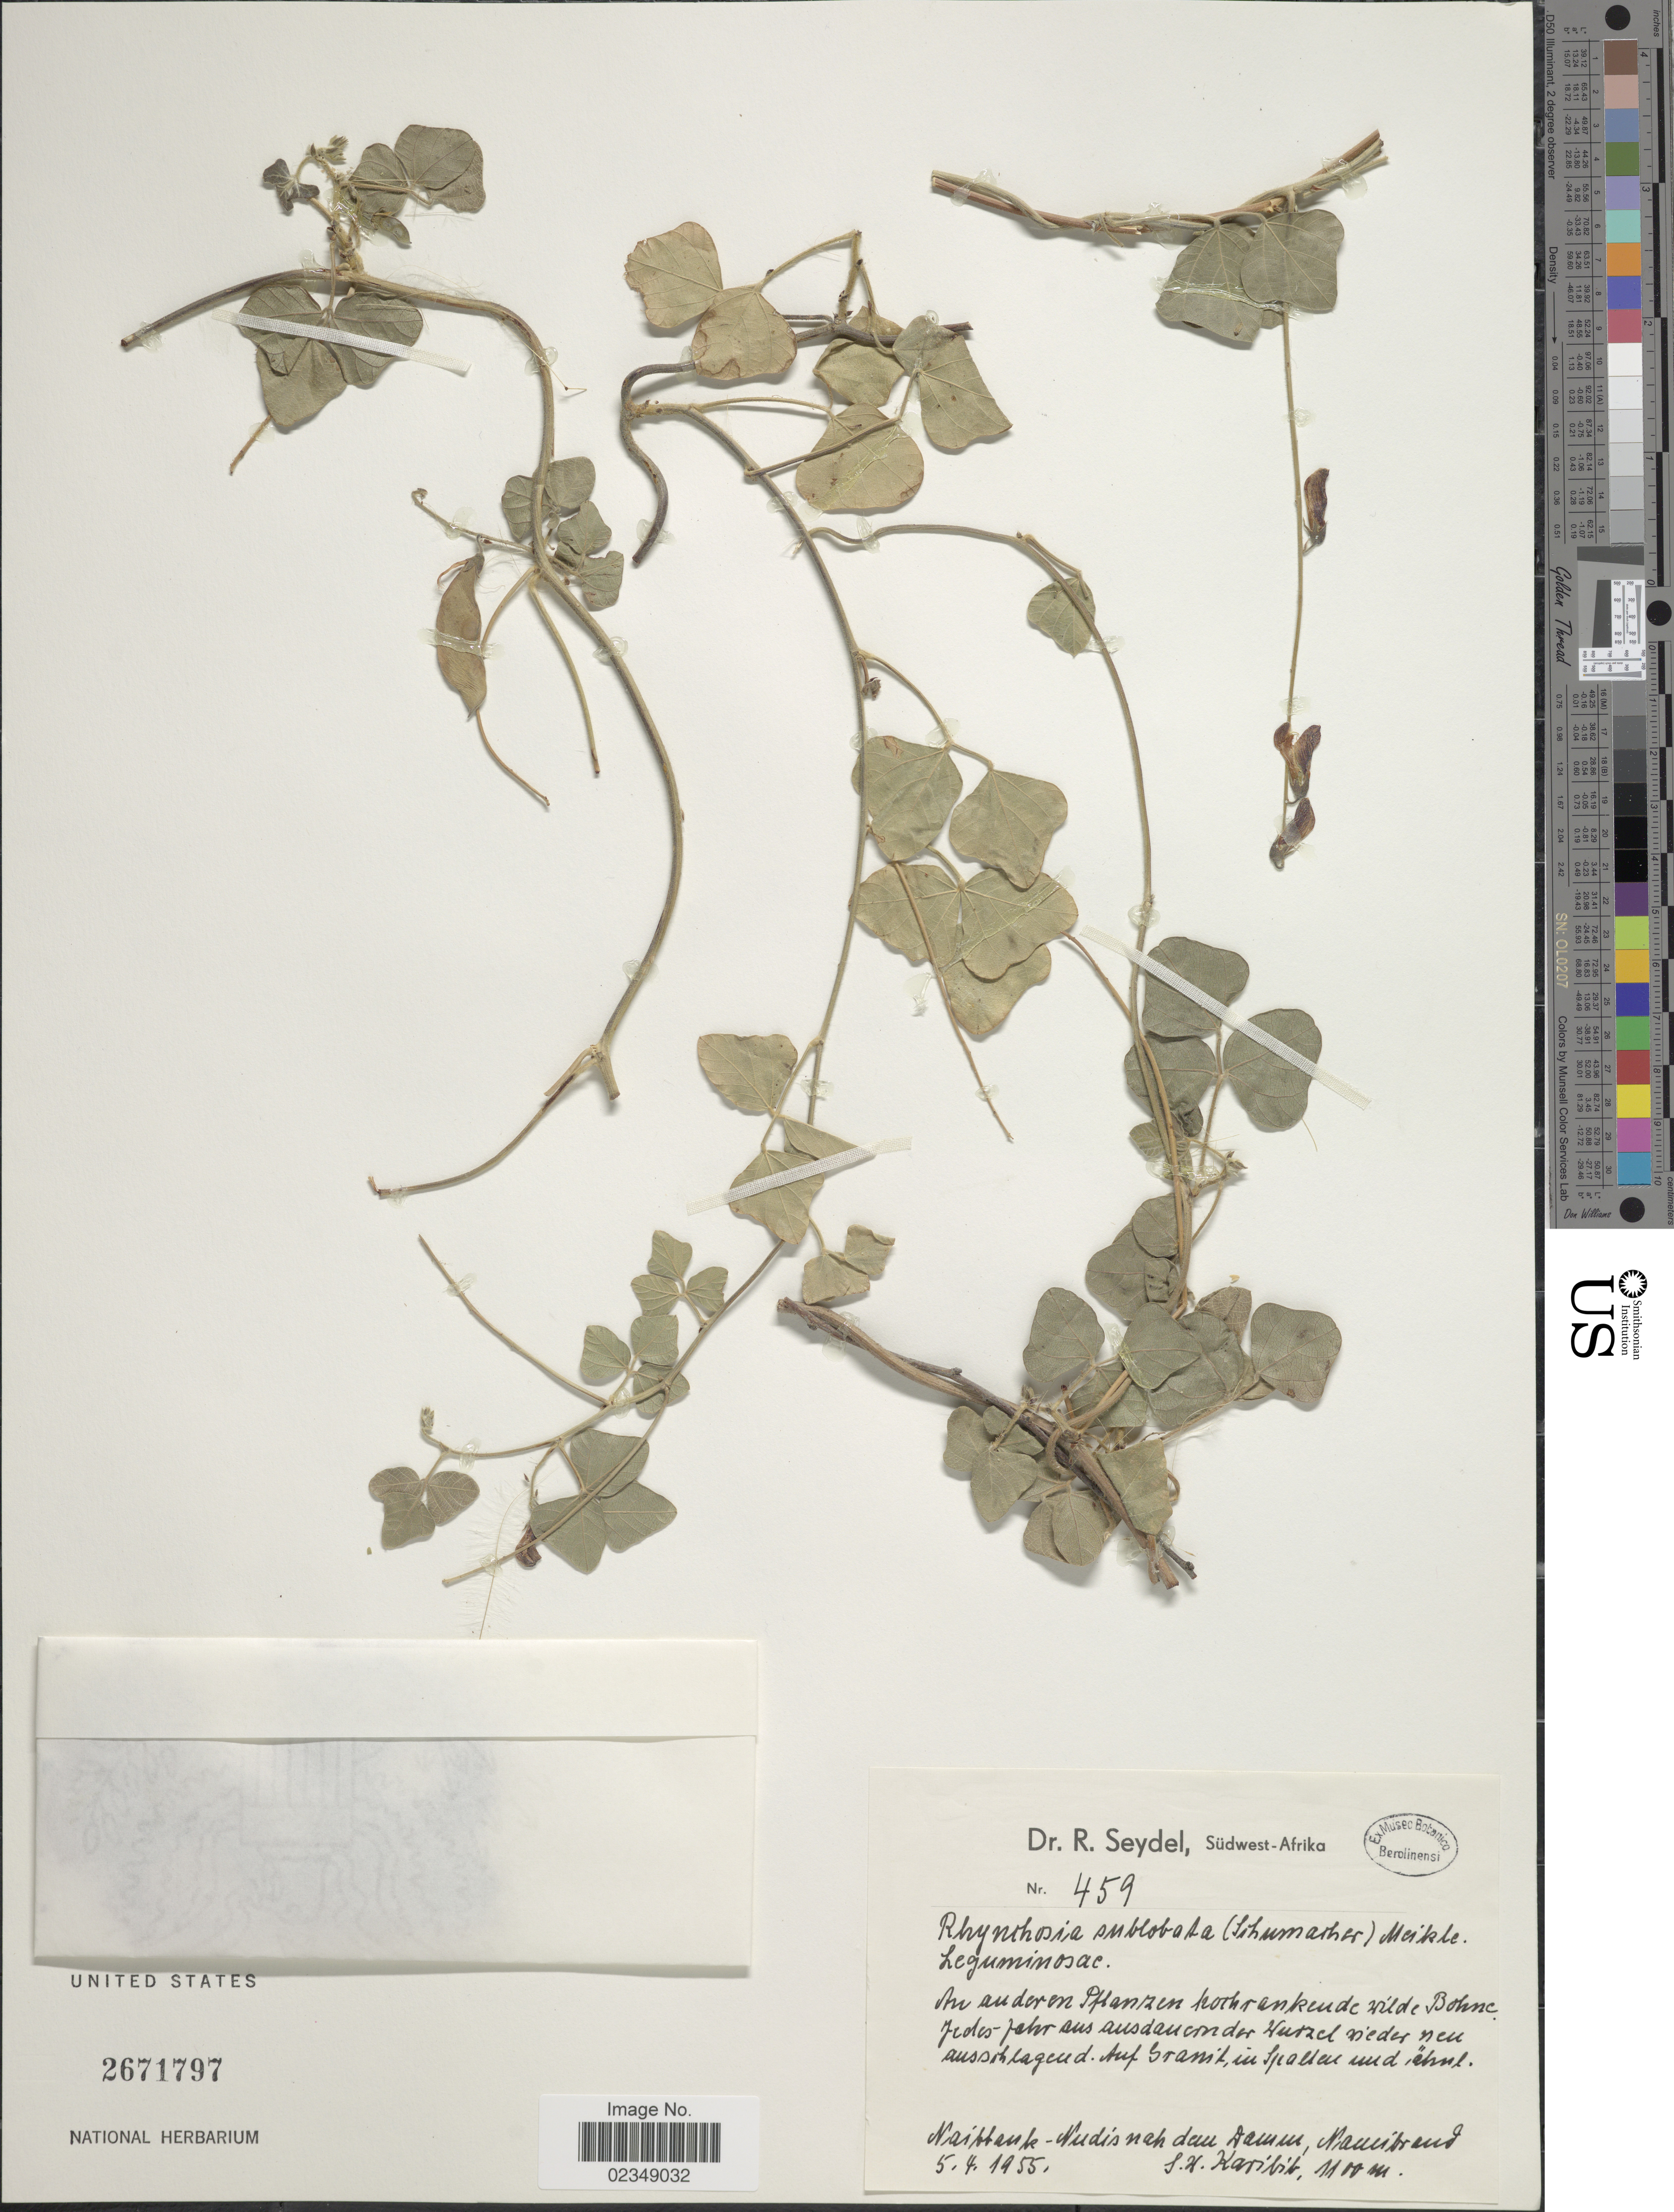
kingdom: Plantae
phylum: Tracheophyta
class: Magnoliopsida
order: Fabales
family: Fabaceae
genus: Rhynchosia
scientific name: Rhynchosia sublobata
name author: (Schumach.) Meikle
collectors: R. Seydel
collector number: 459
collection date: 1955-04-05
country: Namibia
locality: Sudwest-Africa, Naibbank-Nudis nah dem damm [close to the dam], Namibrand, S.W. Karibib.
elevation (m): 1100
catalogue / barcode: US 2671797